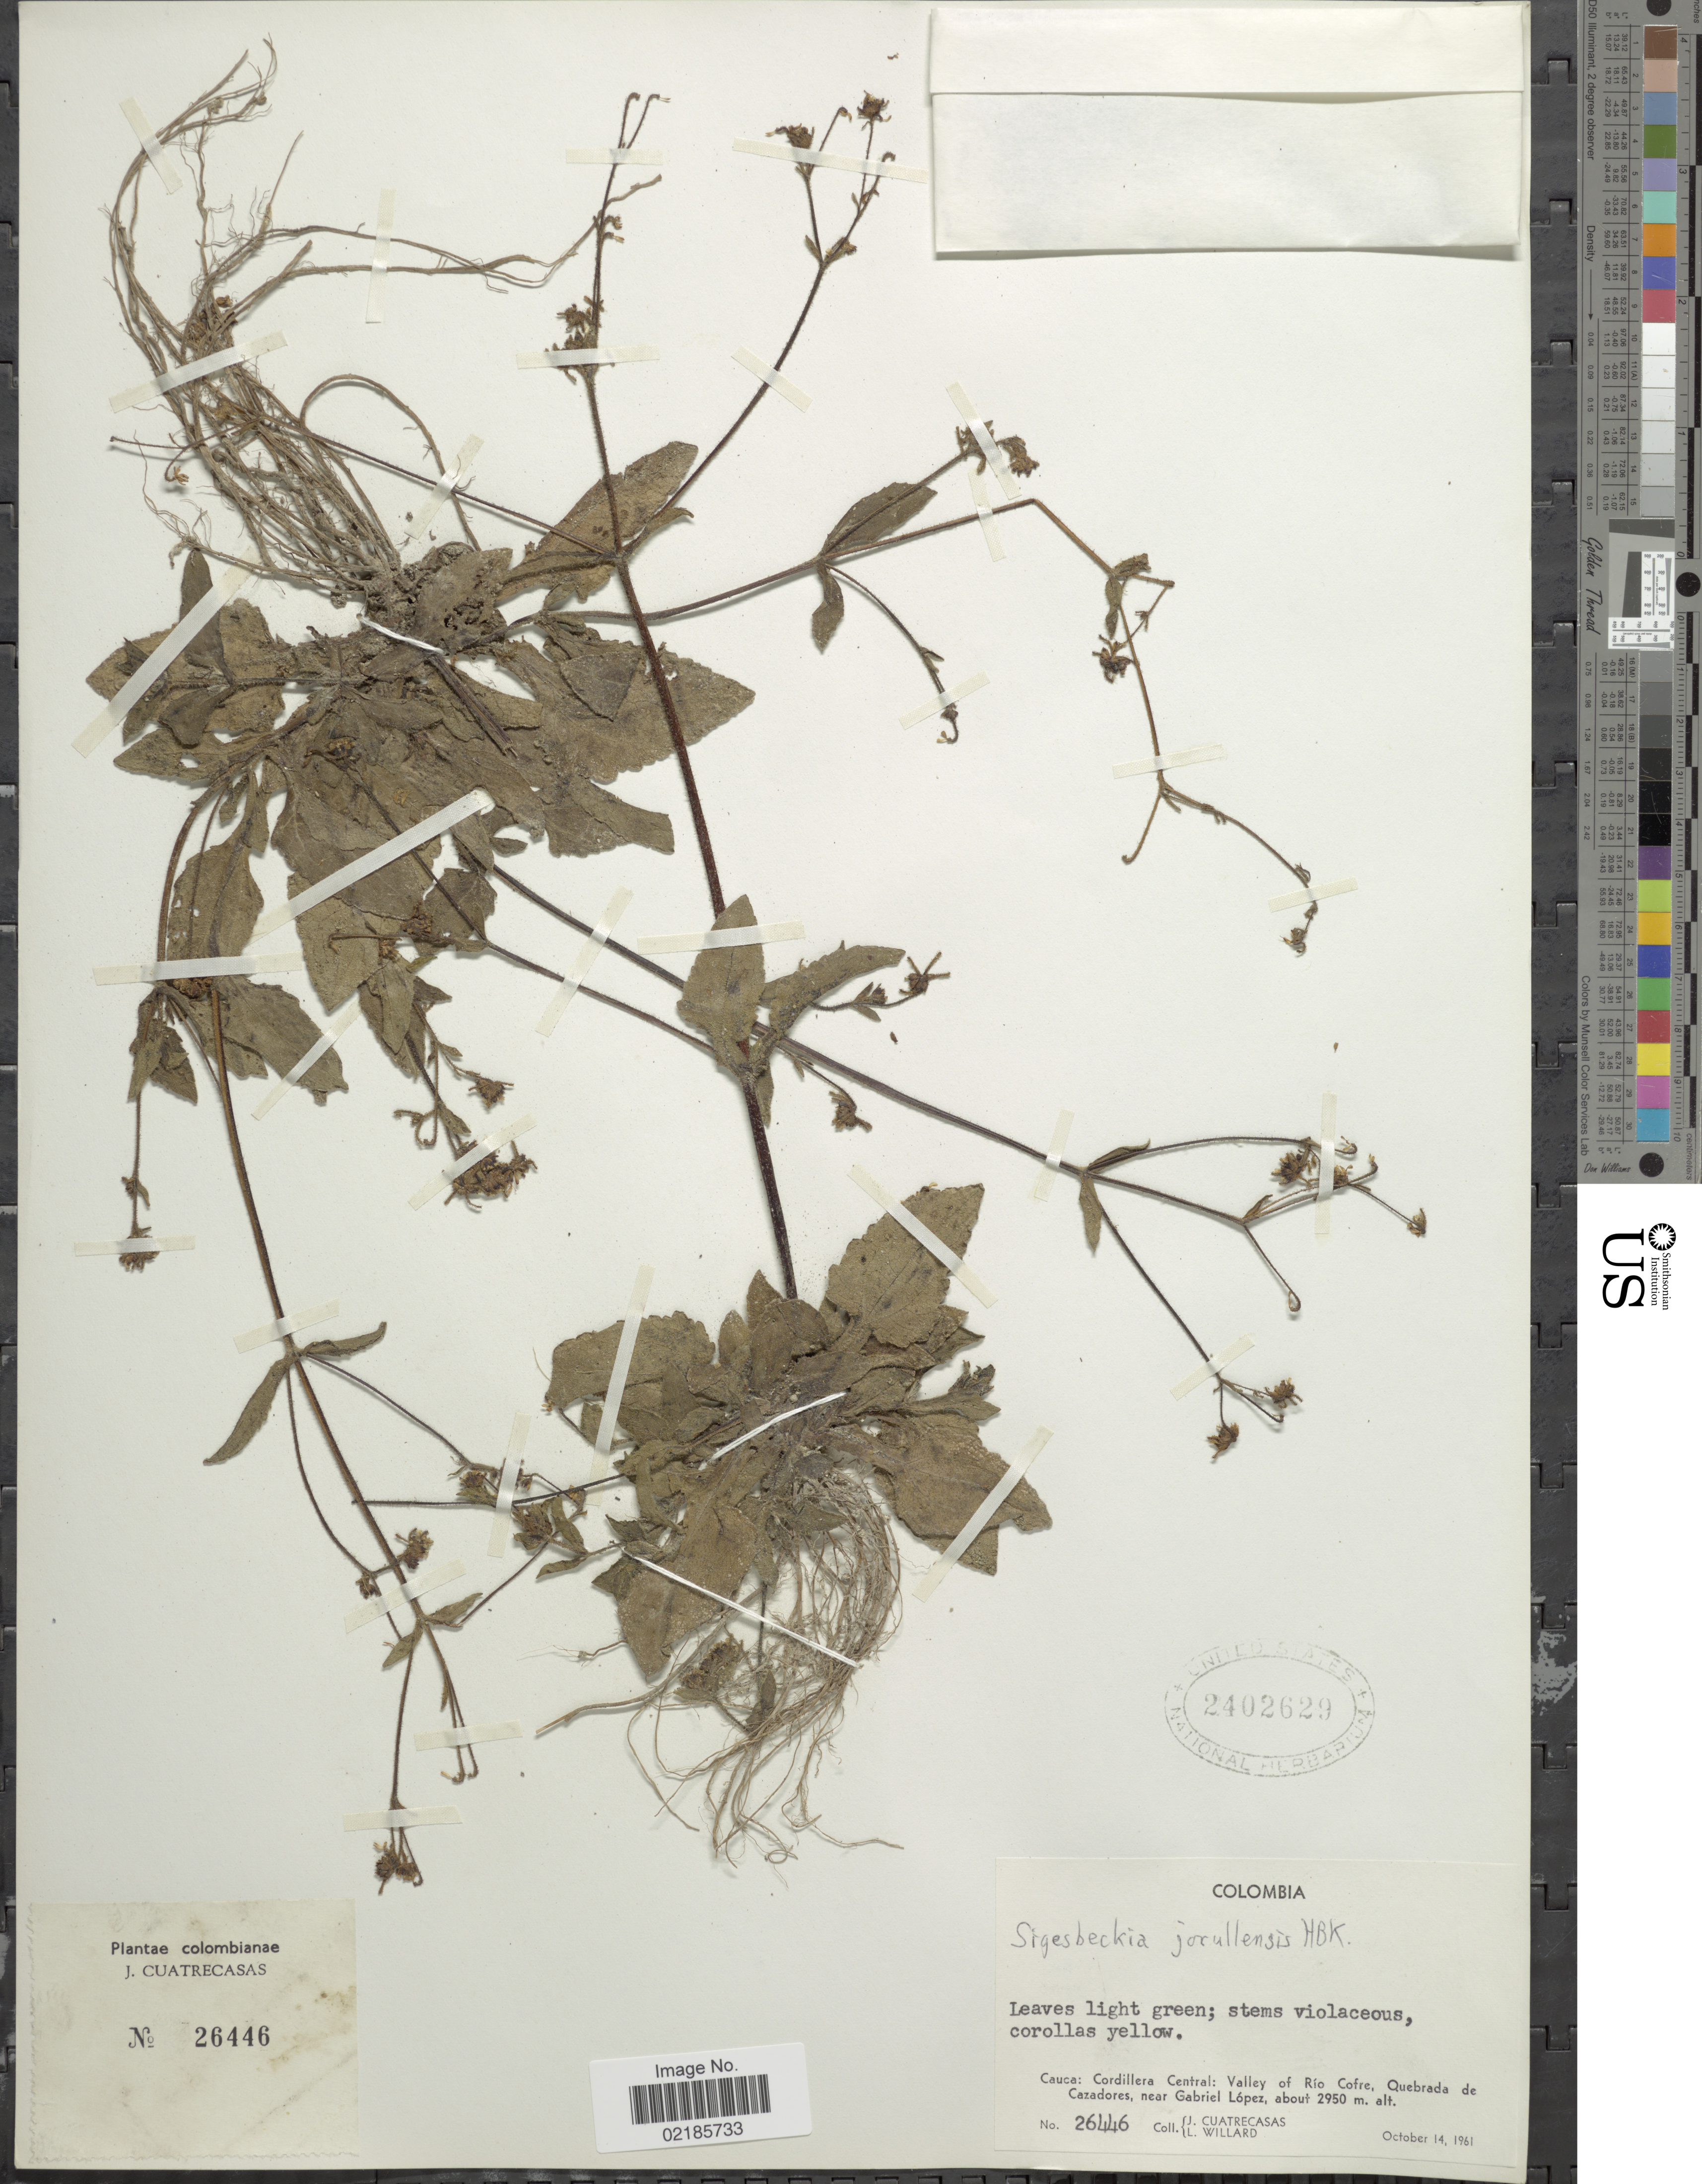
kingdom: Plantae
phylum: Tracheophyta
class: Magnoliopsida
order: Asterales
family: Asteraceae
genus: Sigesbeckia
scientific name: Sigesbeckia jorullensis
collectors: J. Cuatrecasas & L. Willard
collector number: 26446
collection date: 1961-10-14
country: Colombia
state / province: Cauca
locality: Cordillera Central: valley of Río Cofre, Quebrada de Cazadores, near Gabriel López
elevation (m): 2950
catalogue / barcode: US 2402629